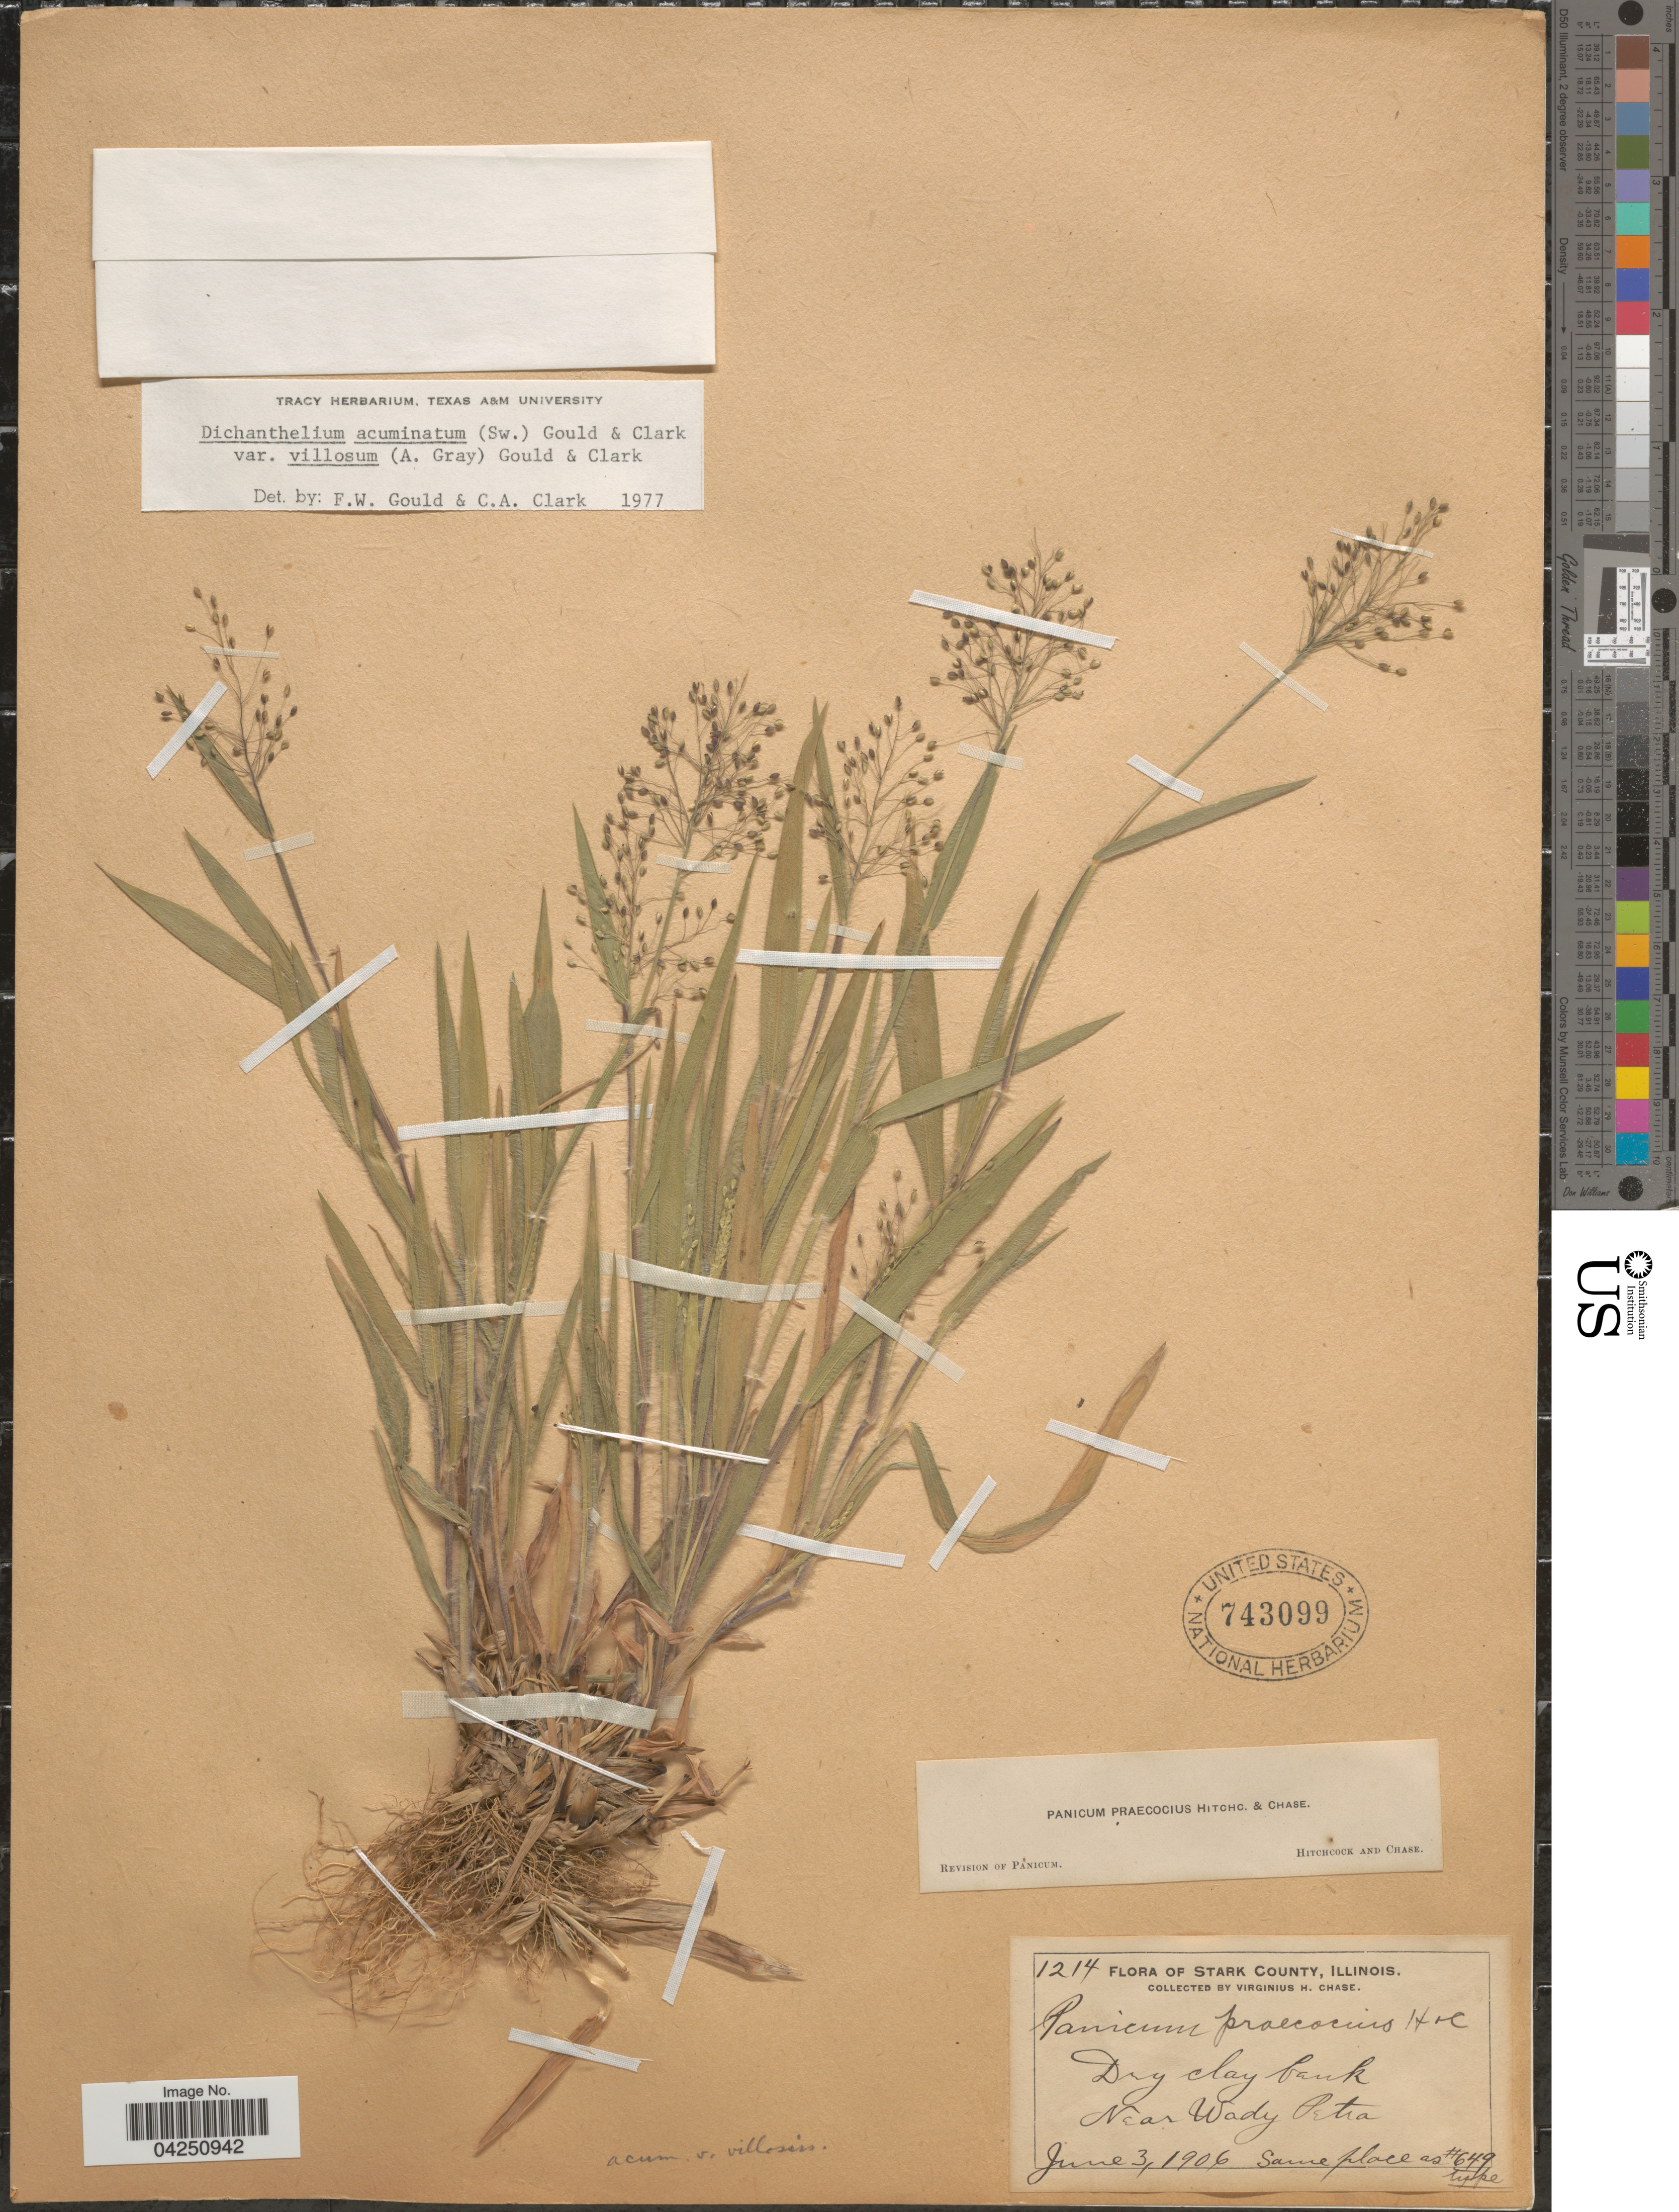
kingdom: Plantae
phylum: Tracheophyta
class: Liliopsida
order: Poales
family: Poaceae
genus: Dichanthelium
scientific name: Dichanthelium acuminatum var. acuminatum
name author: (Sw.) Gould & C.A. Clark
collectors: V. H. Chase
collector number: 1214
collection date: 1906-06-03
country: United States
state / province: Illinois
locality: Stark County. Dry clay bank Near Wady Petra.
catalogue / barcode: US 743099